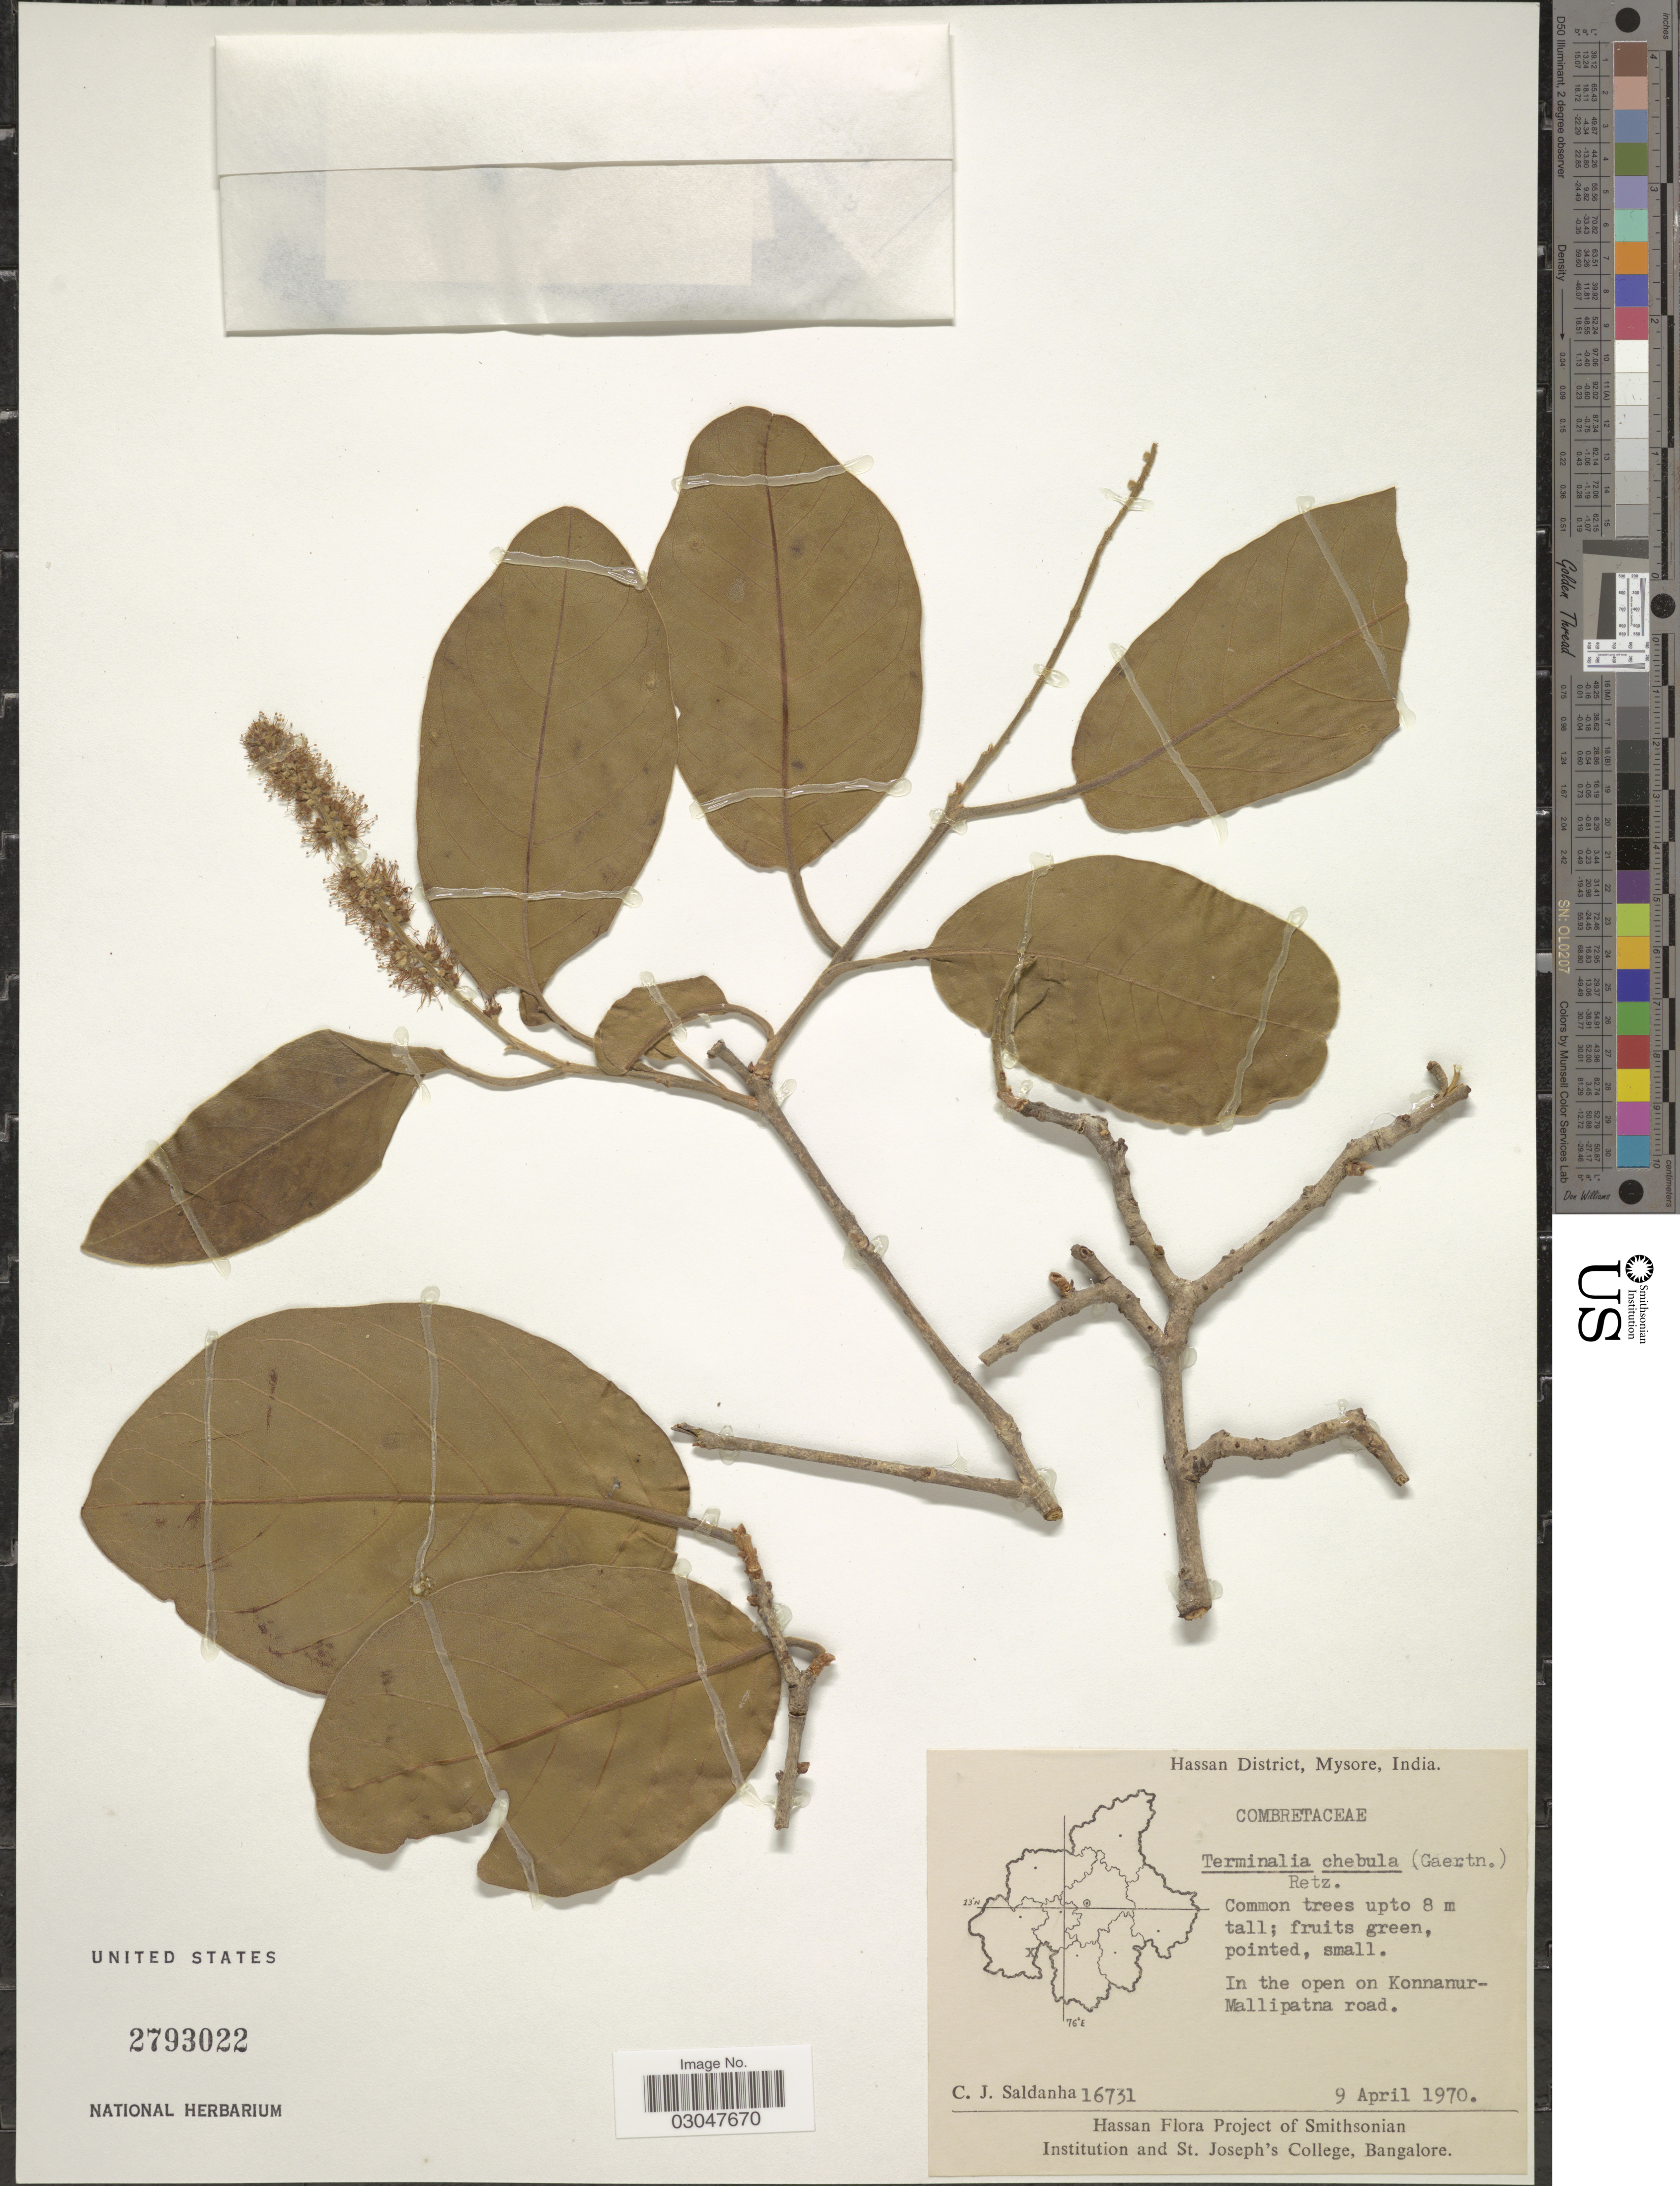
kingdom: Plantae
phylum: Tracheophyta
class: Magnoliopsida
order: Myrtales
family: Combretaceae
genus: Terminalia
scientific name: Terminalia chebula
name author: Retz.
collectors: C. J. Saldanha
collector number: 16731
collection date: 1970-04-09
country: India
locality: Hassan District, Mysore. In the open on Konnanur-Mallipatna road.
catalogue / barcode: US 2793022